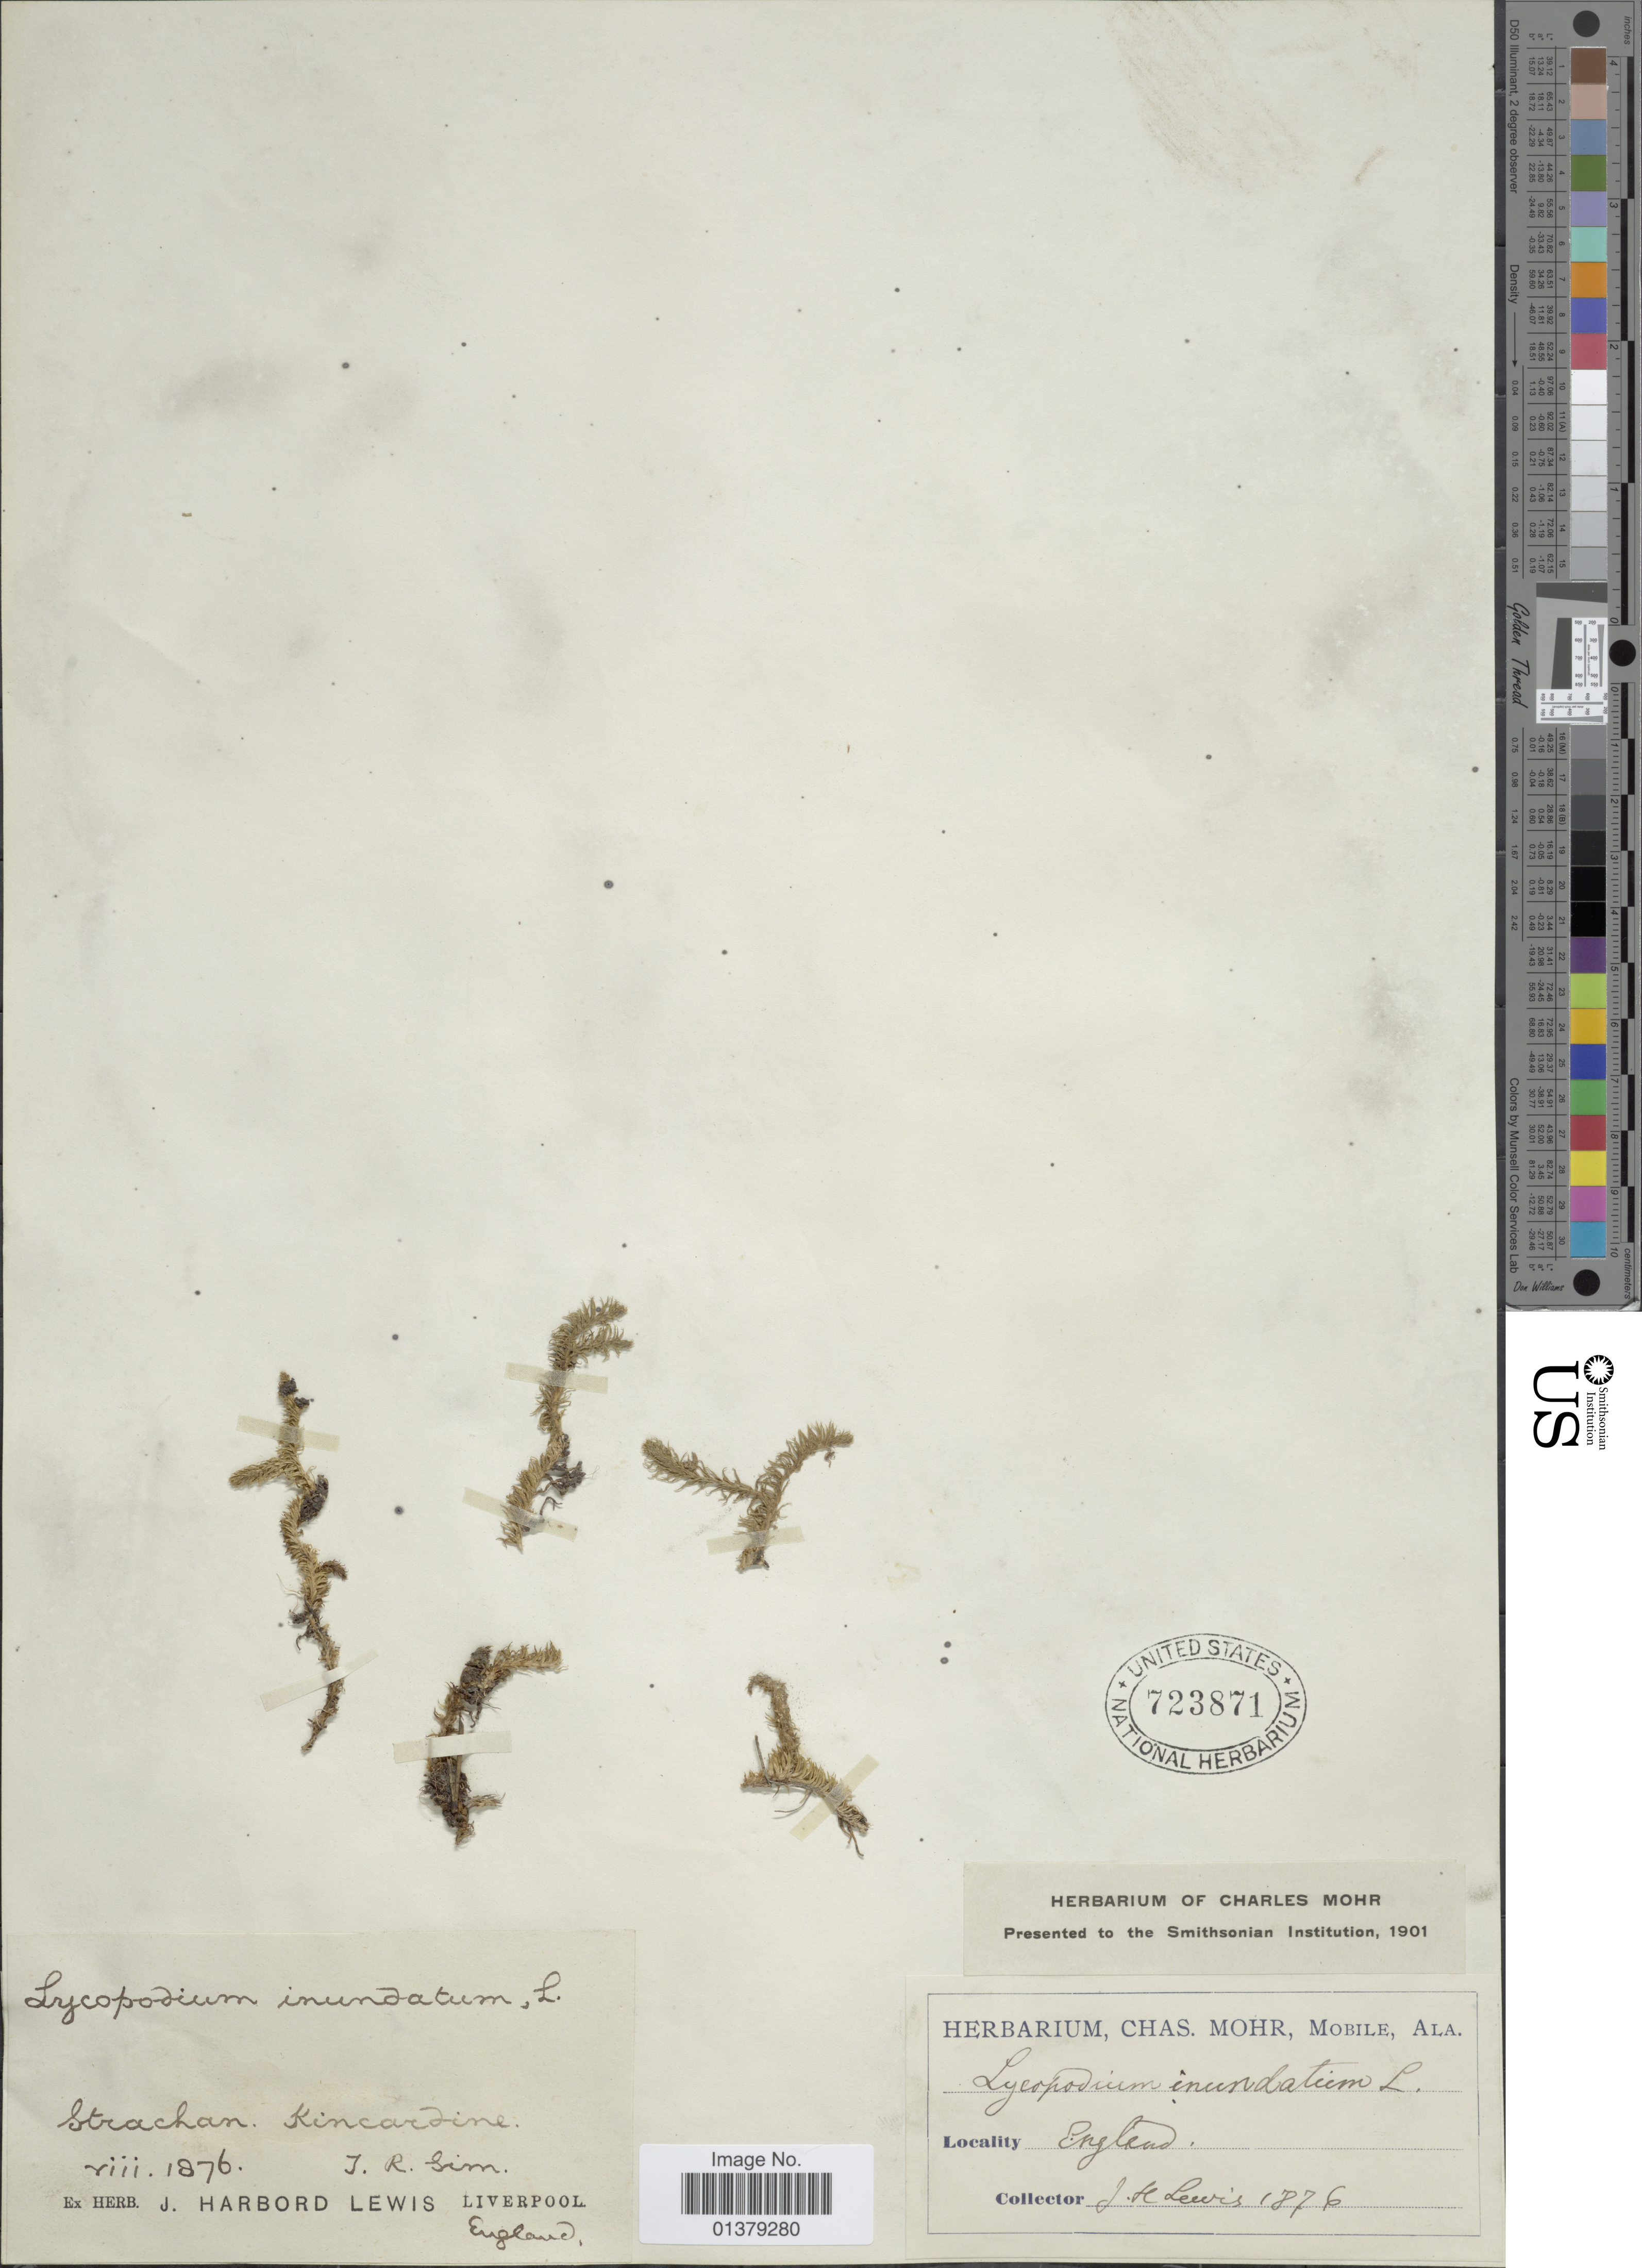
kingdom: Plantae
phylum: Tracheophyta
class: Lycopodiopsida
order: Lycopodiales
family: Lycopodiaceae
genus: Lycopodiella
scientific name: Lycopodiella inundata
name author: (L.) Holub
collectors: J. Lewis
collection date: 1876-08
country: United Kingdom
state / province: England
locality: Strachan, Kincardine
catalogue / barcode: US 723871